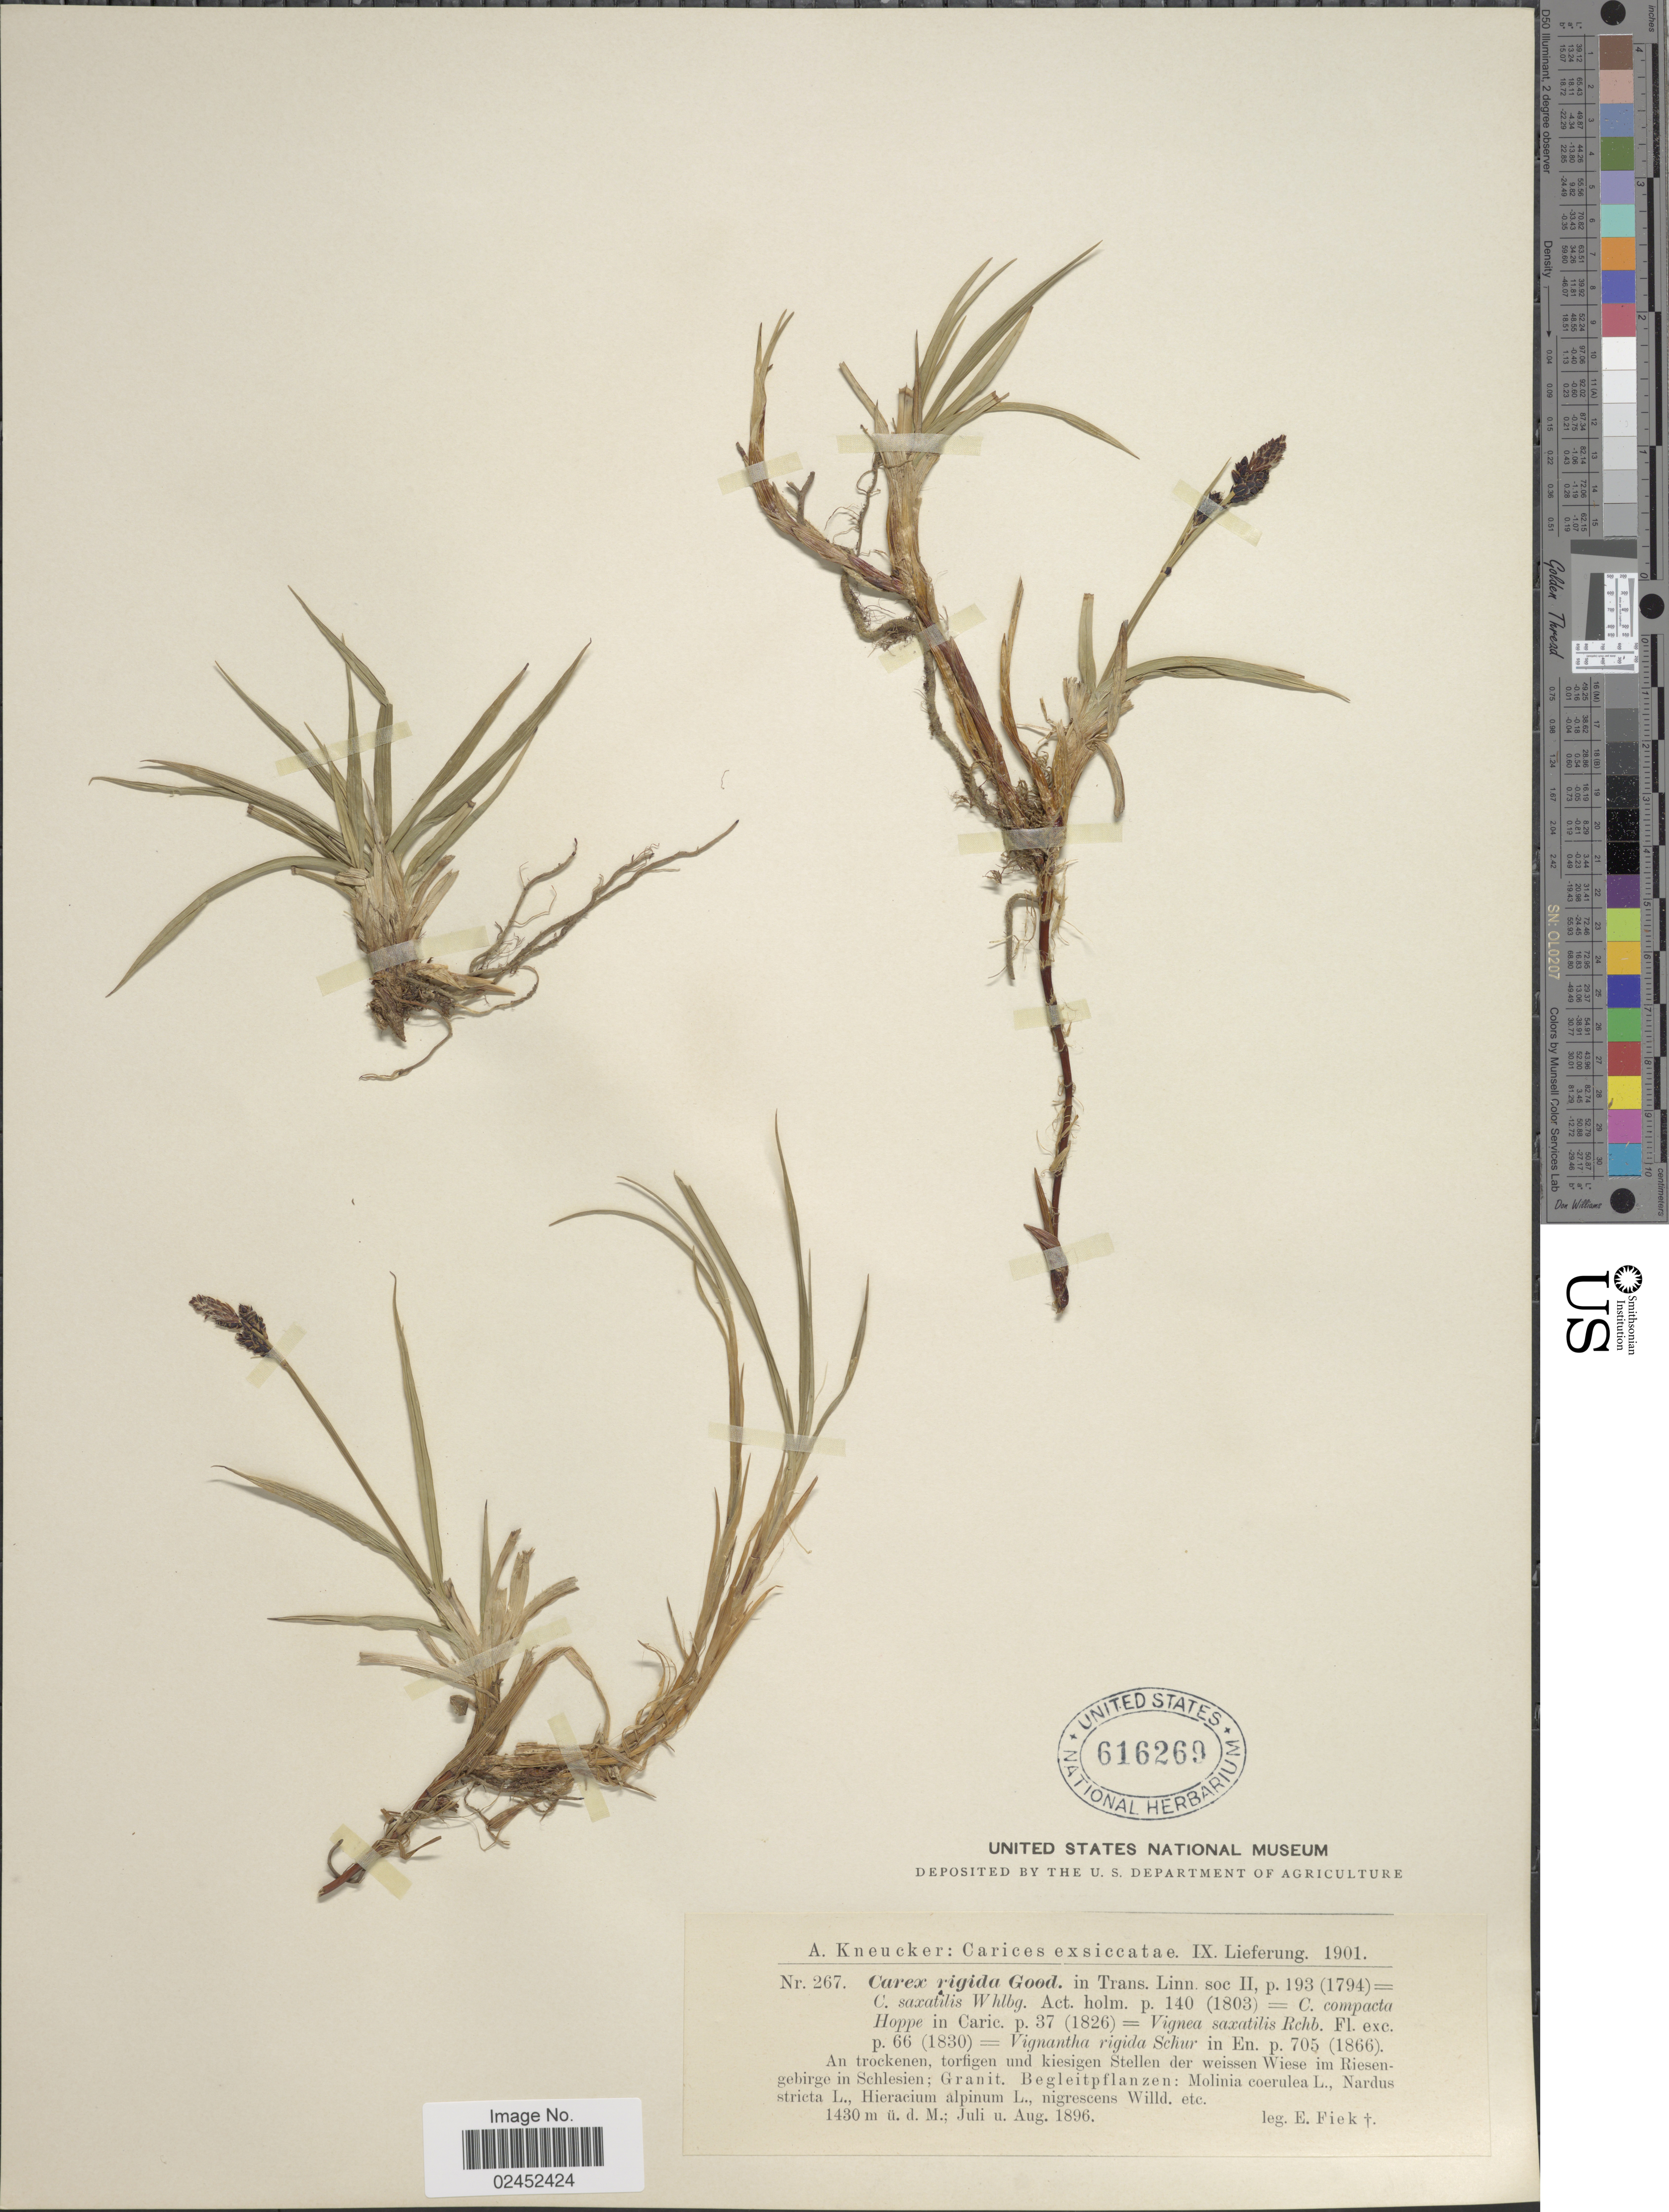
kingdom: Plantae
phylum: Tracheophyta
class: Liliopsida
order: Poales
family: Cyperaceae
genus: Carex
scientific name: Carex dacica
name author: Heuff.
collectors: E. Fiek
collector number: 267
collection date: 1896-07/1896-08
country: Poland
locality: An trockenen, torfigen und kiesigen Stellen der weissen Wiese im Riesengebirge in Schlesien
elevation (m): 1430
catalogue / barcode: US 616269